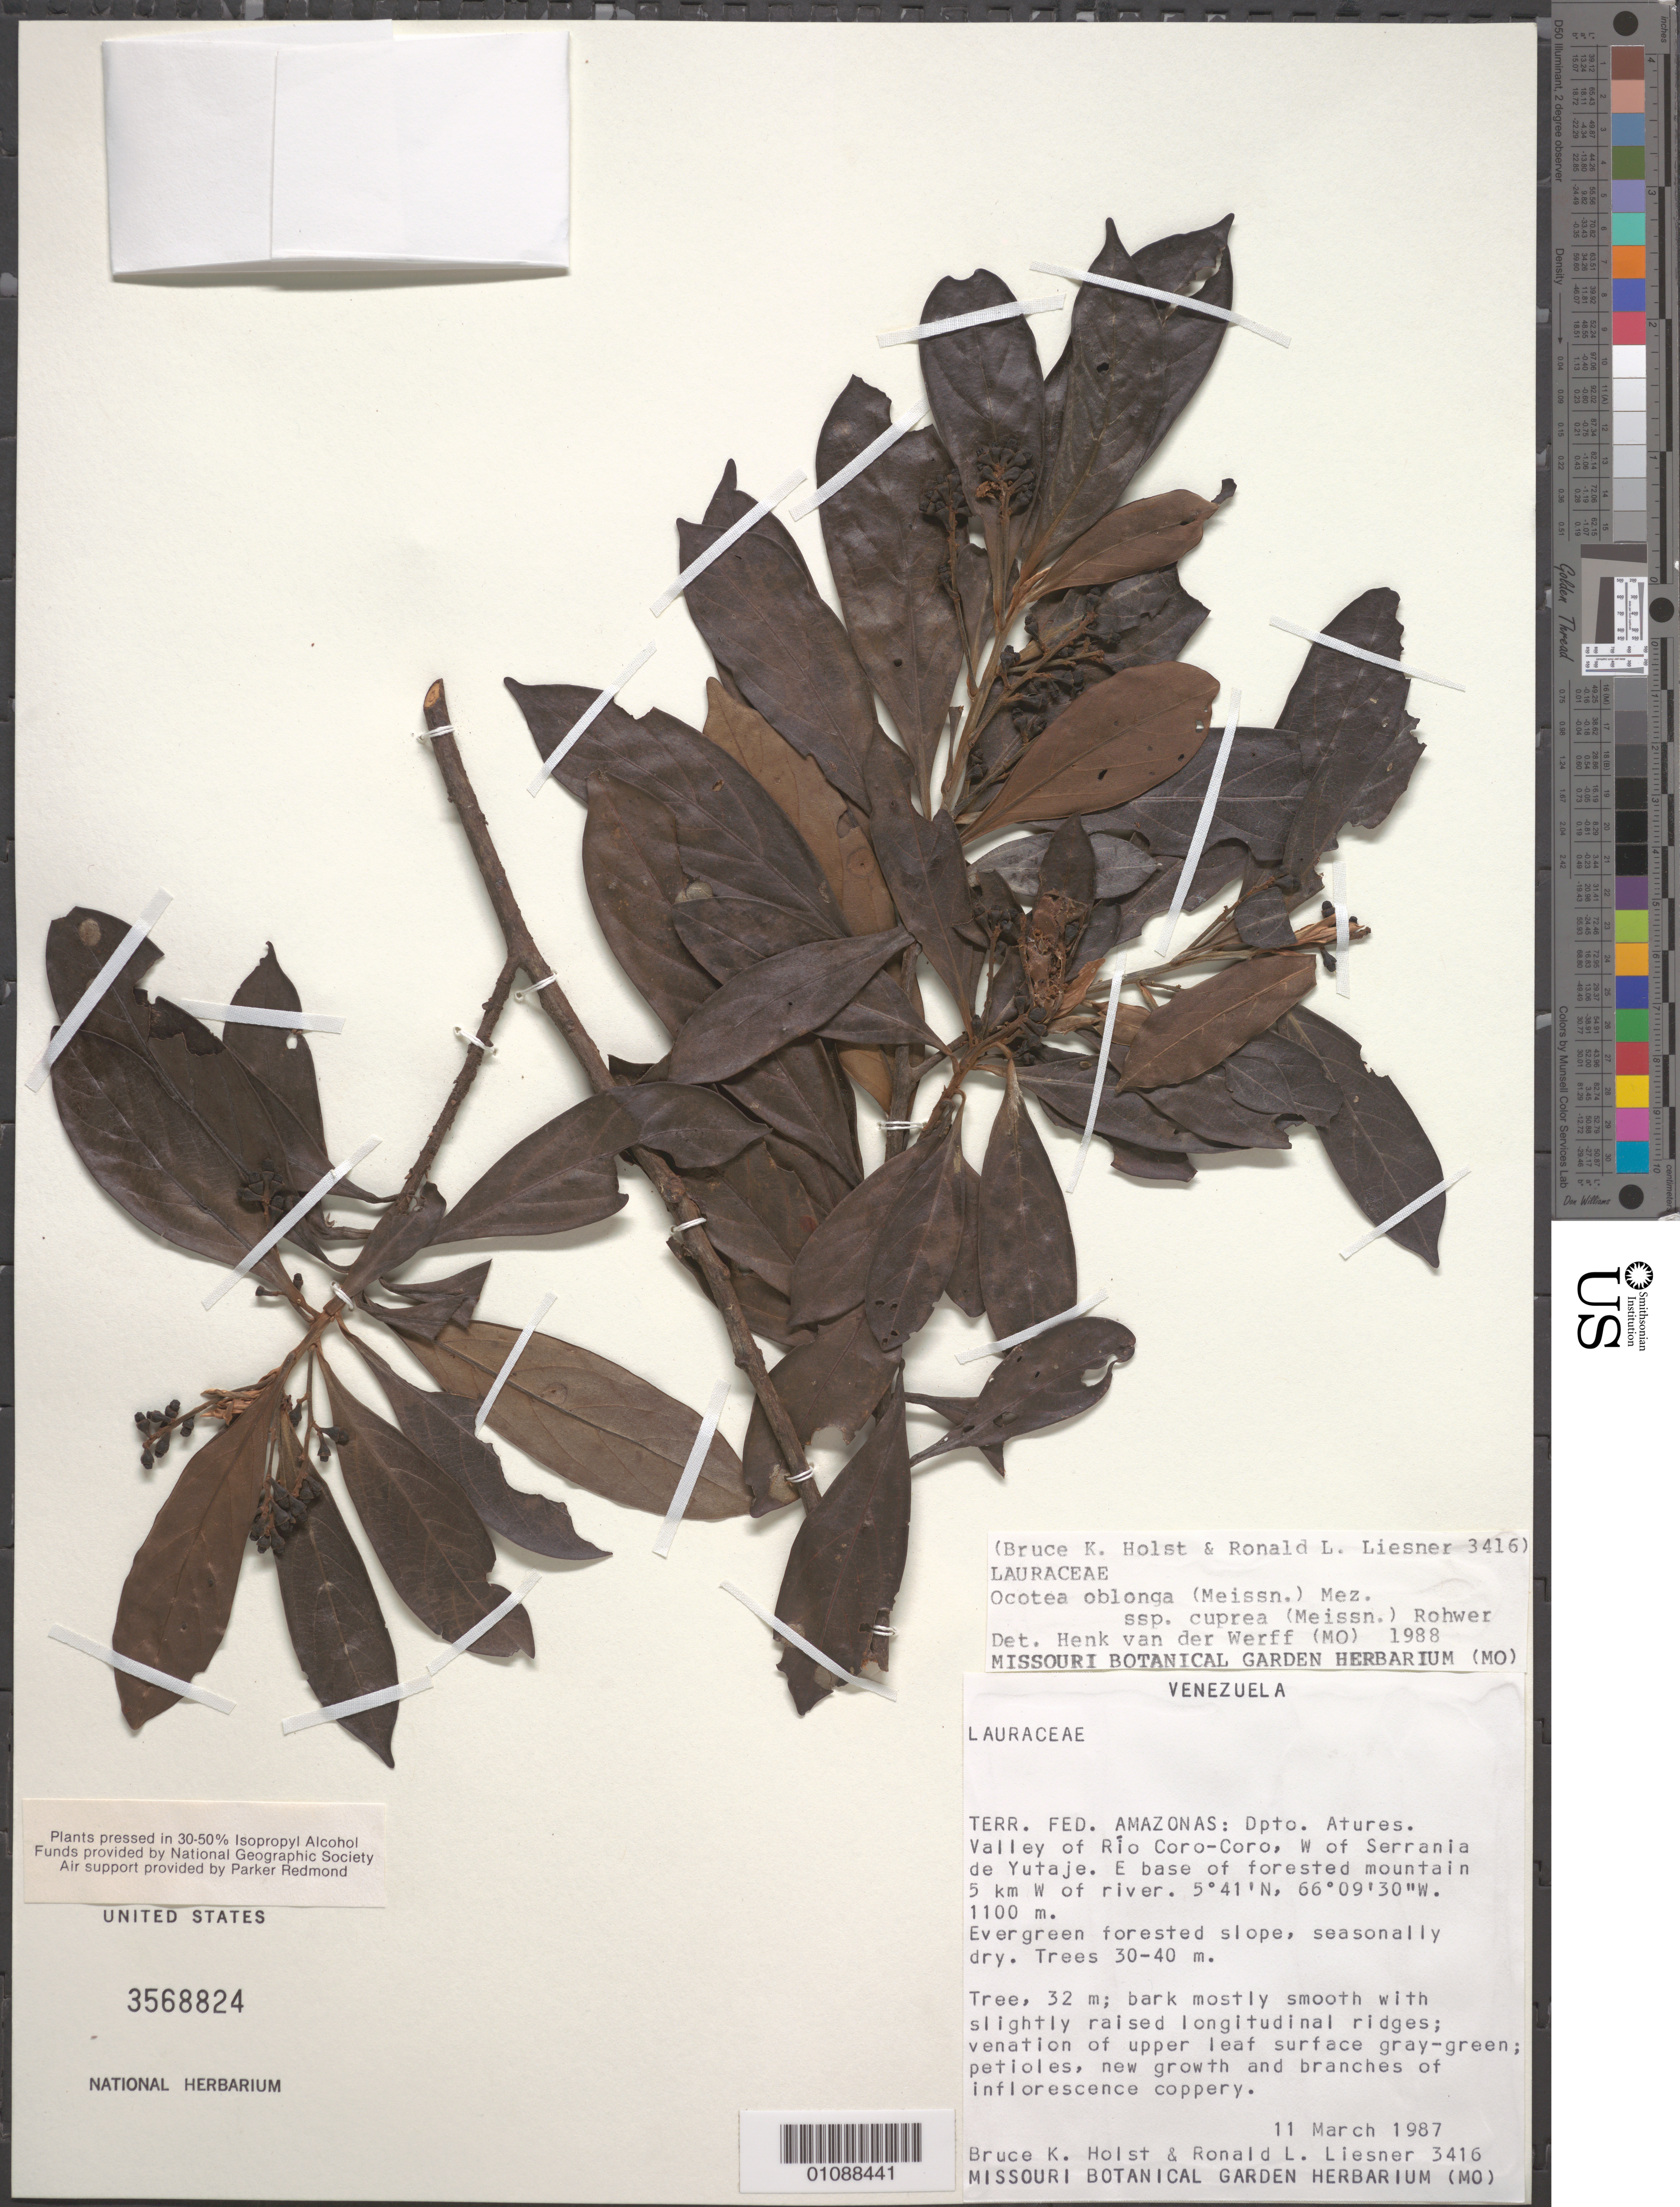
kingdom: Plantae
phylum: Tracheophyta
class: Magnoliopsida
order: Laurales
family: Lauraceae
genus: Ocotea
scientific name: Ocotea oblonga subsp. cuprea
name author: (Meisn.) Rohwer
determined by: van der Werff, H., (MO), Missouri Botanical Garden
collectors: B. Holst & R. L. Liesner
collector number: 3416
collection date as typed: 11-Mar-87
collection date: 1987-03-11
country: Venezuela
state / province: Amazonas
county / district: Atures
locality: Río Coro-Coro valley, W of Serrania de Yutajé; E base of mountain 5 km W of river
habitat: Evergreen forested slope, seasonally dry, trees 30-40 m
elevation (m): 1100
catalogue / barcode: US 3568824